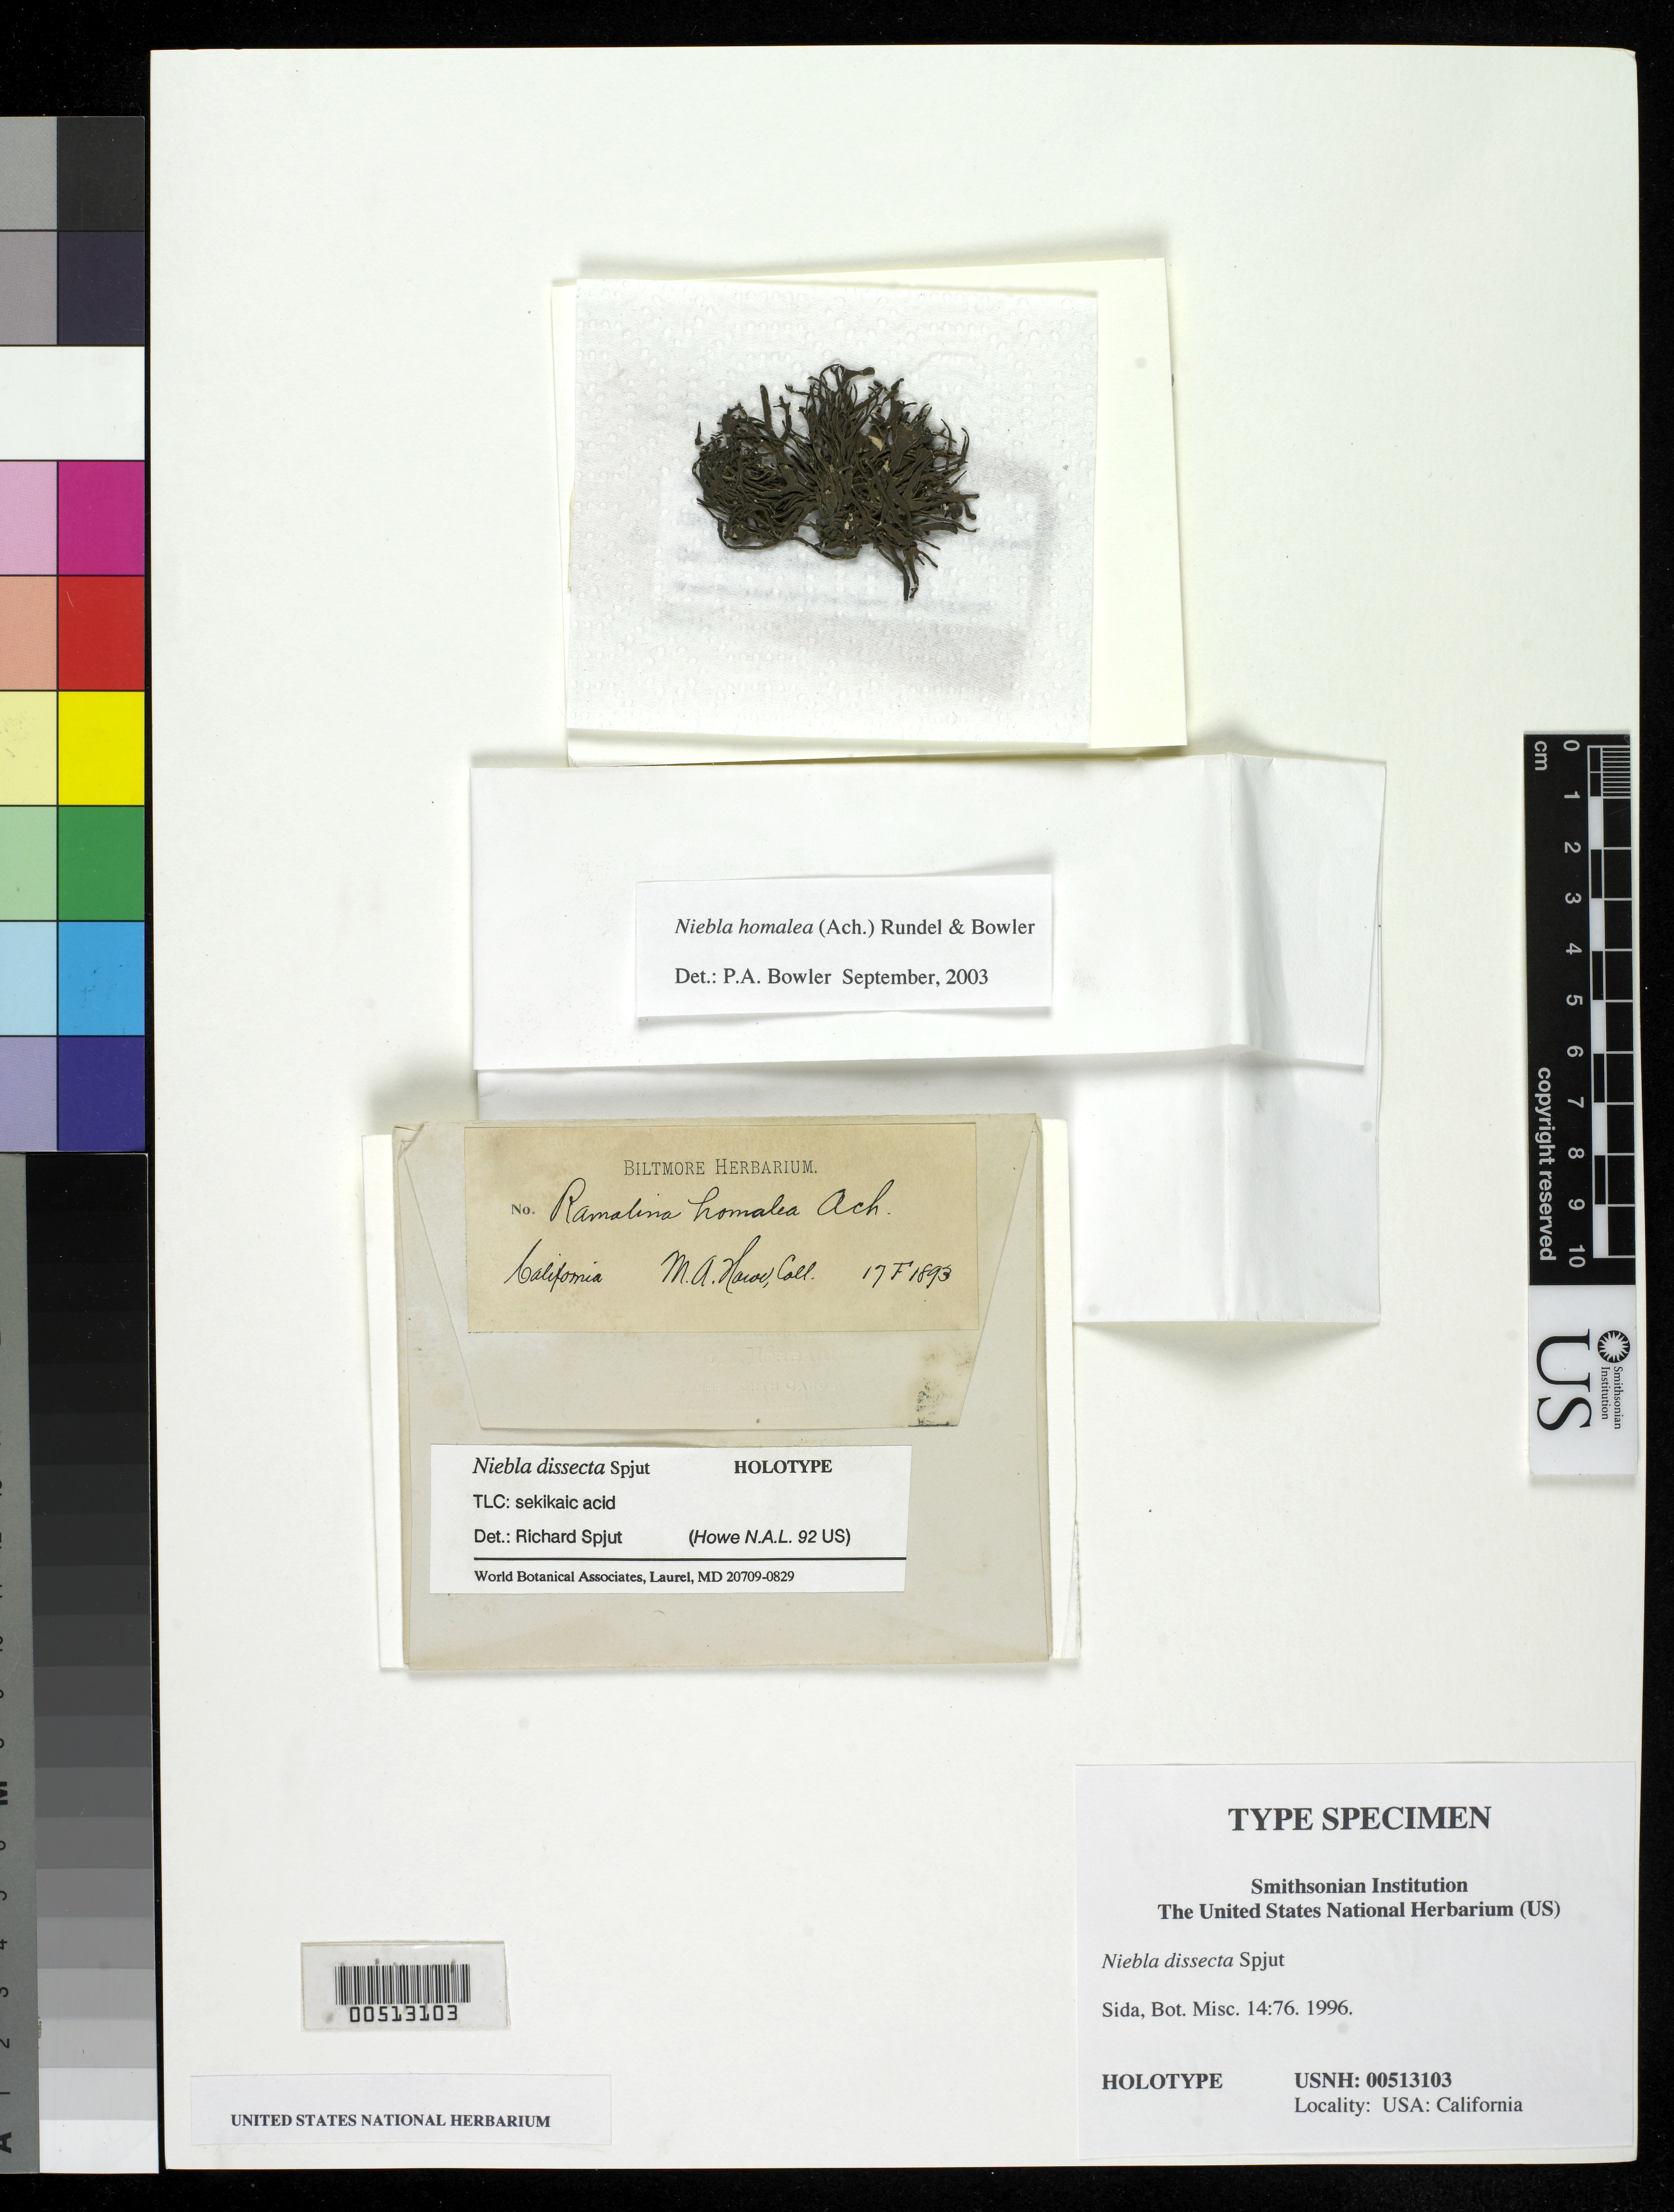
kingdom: Fungi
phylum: Ascomycota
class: Lecanoromycetes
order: Lecanorales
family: Ramalinaceae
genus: Niebla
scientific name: Niebla dissecta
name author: Spjut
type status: Holotype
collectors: M. A. Howe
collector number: N.A.L. 92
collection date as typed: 17 Feb 1893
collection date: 1893-02-17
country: United States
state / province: California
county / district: San Mateo